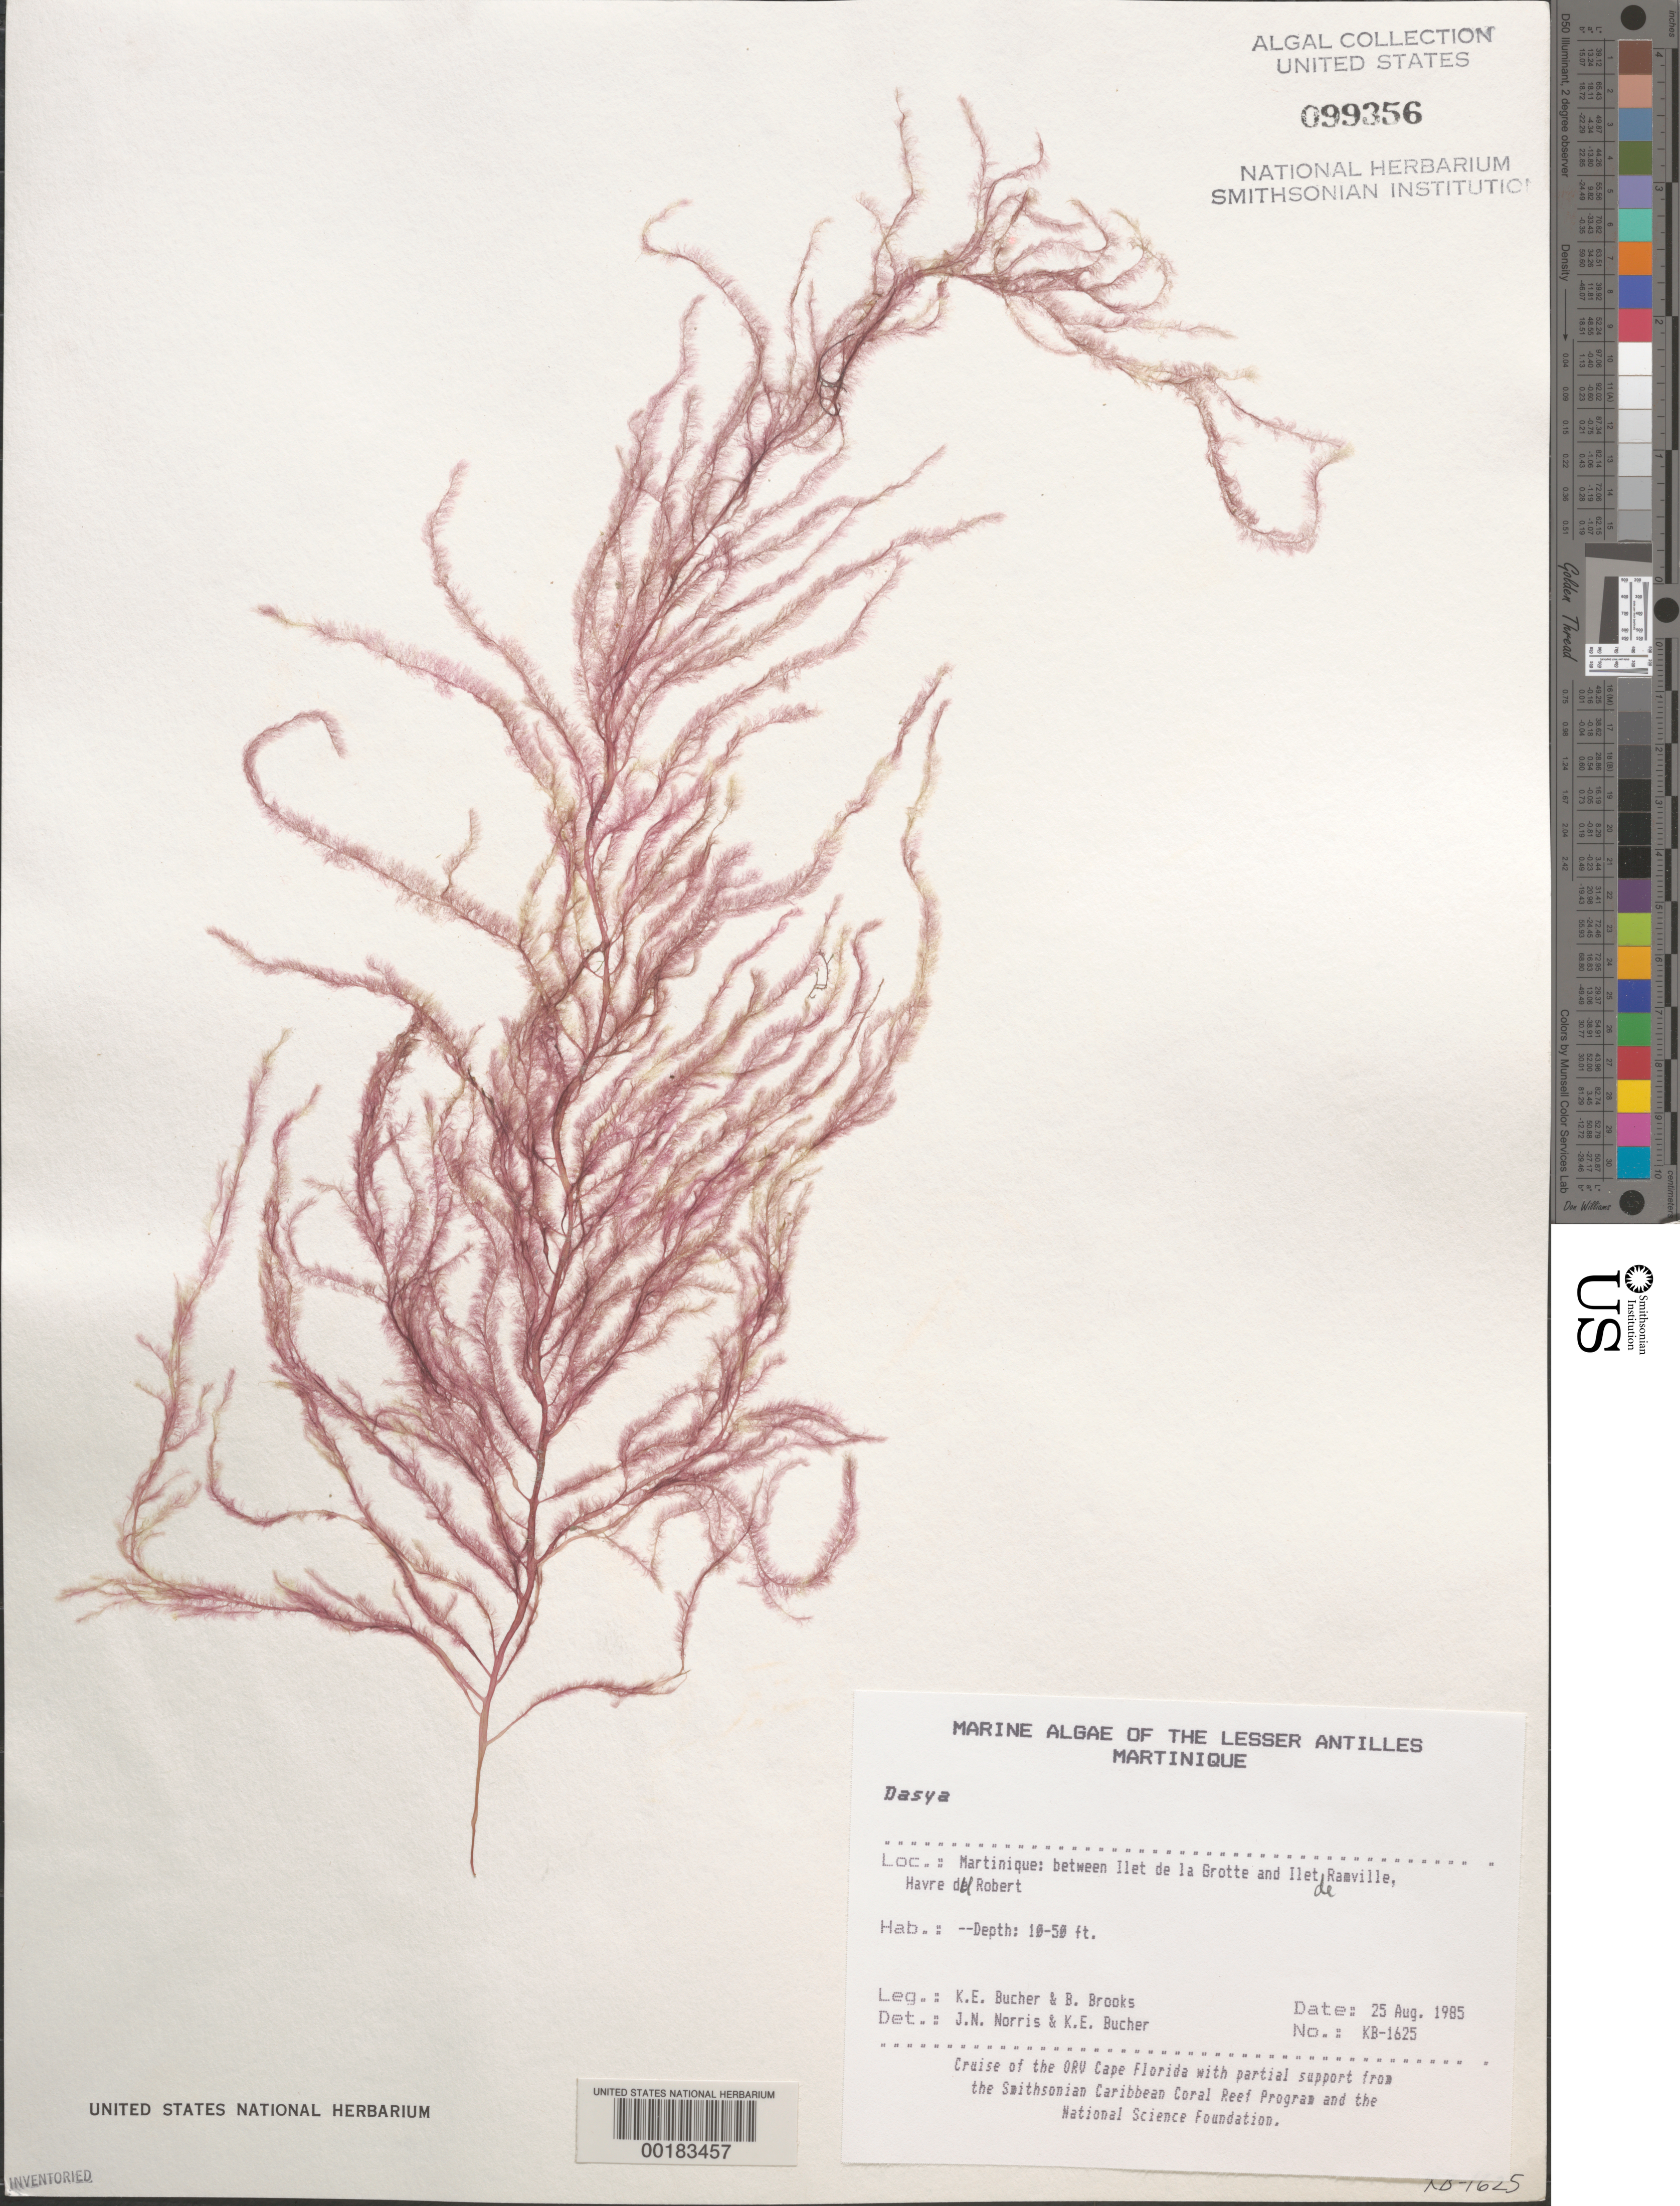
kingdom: Plantae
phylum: Rhodophyta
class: Florideophyceae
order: Ceramiales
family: Dasyaceae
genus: Dasya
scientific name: Dasya sp.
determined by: Norris, J. N.; Bucher, K. E.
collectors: K. E. Bucher & B. Brooks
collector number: Kb-1625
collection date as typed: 25 Aug 1985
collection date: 1985-08-25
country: Martinique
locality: Between Ilet de la Grotte and Ilet de Ramville, Havre du Robert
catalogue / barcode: US 99356